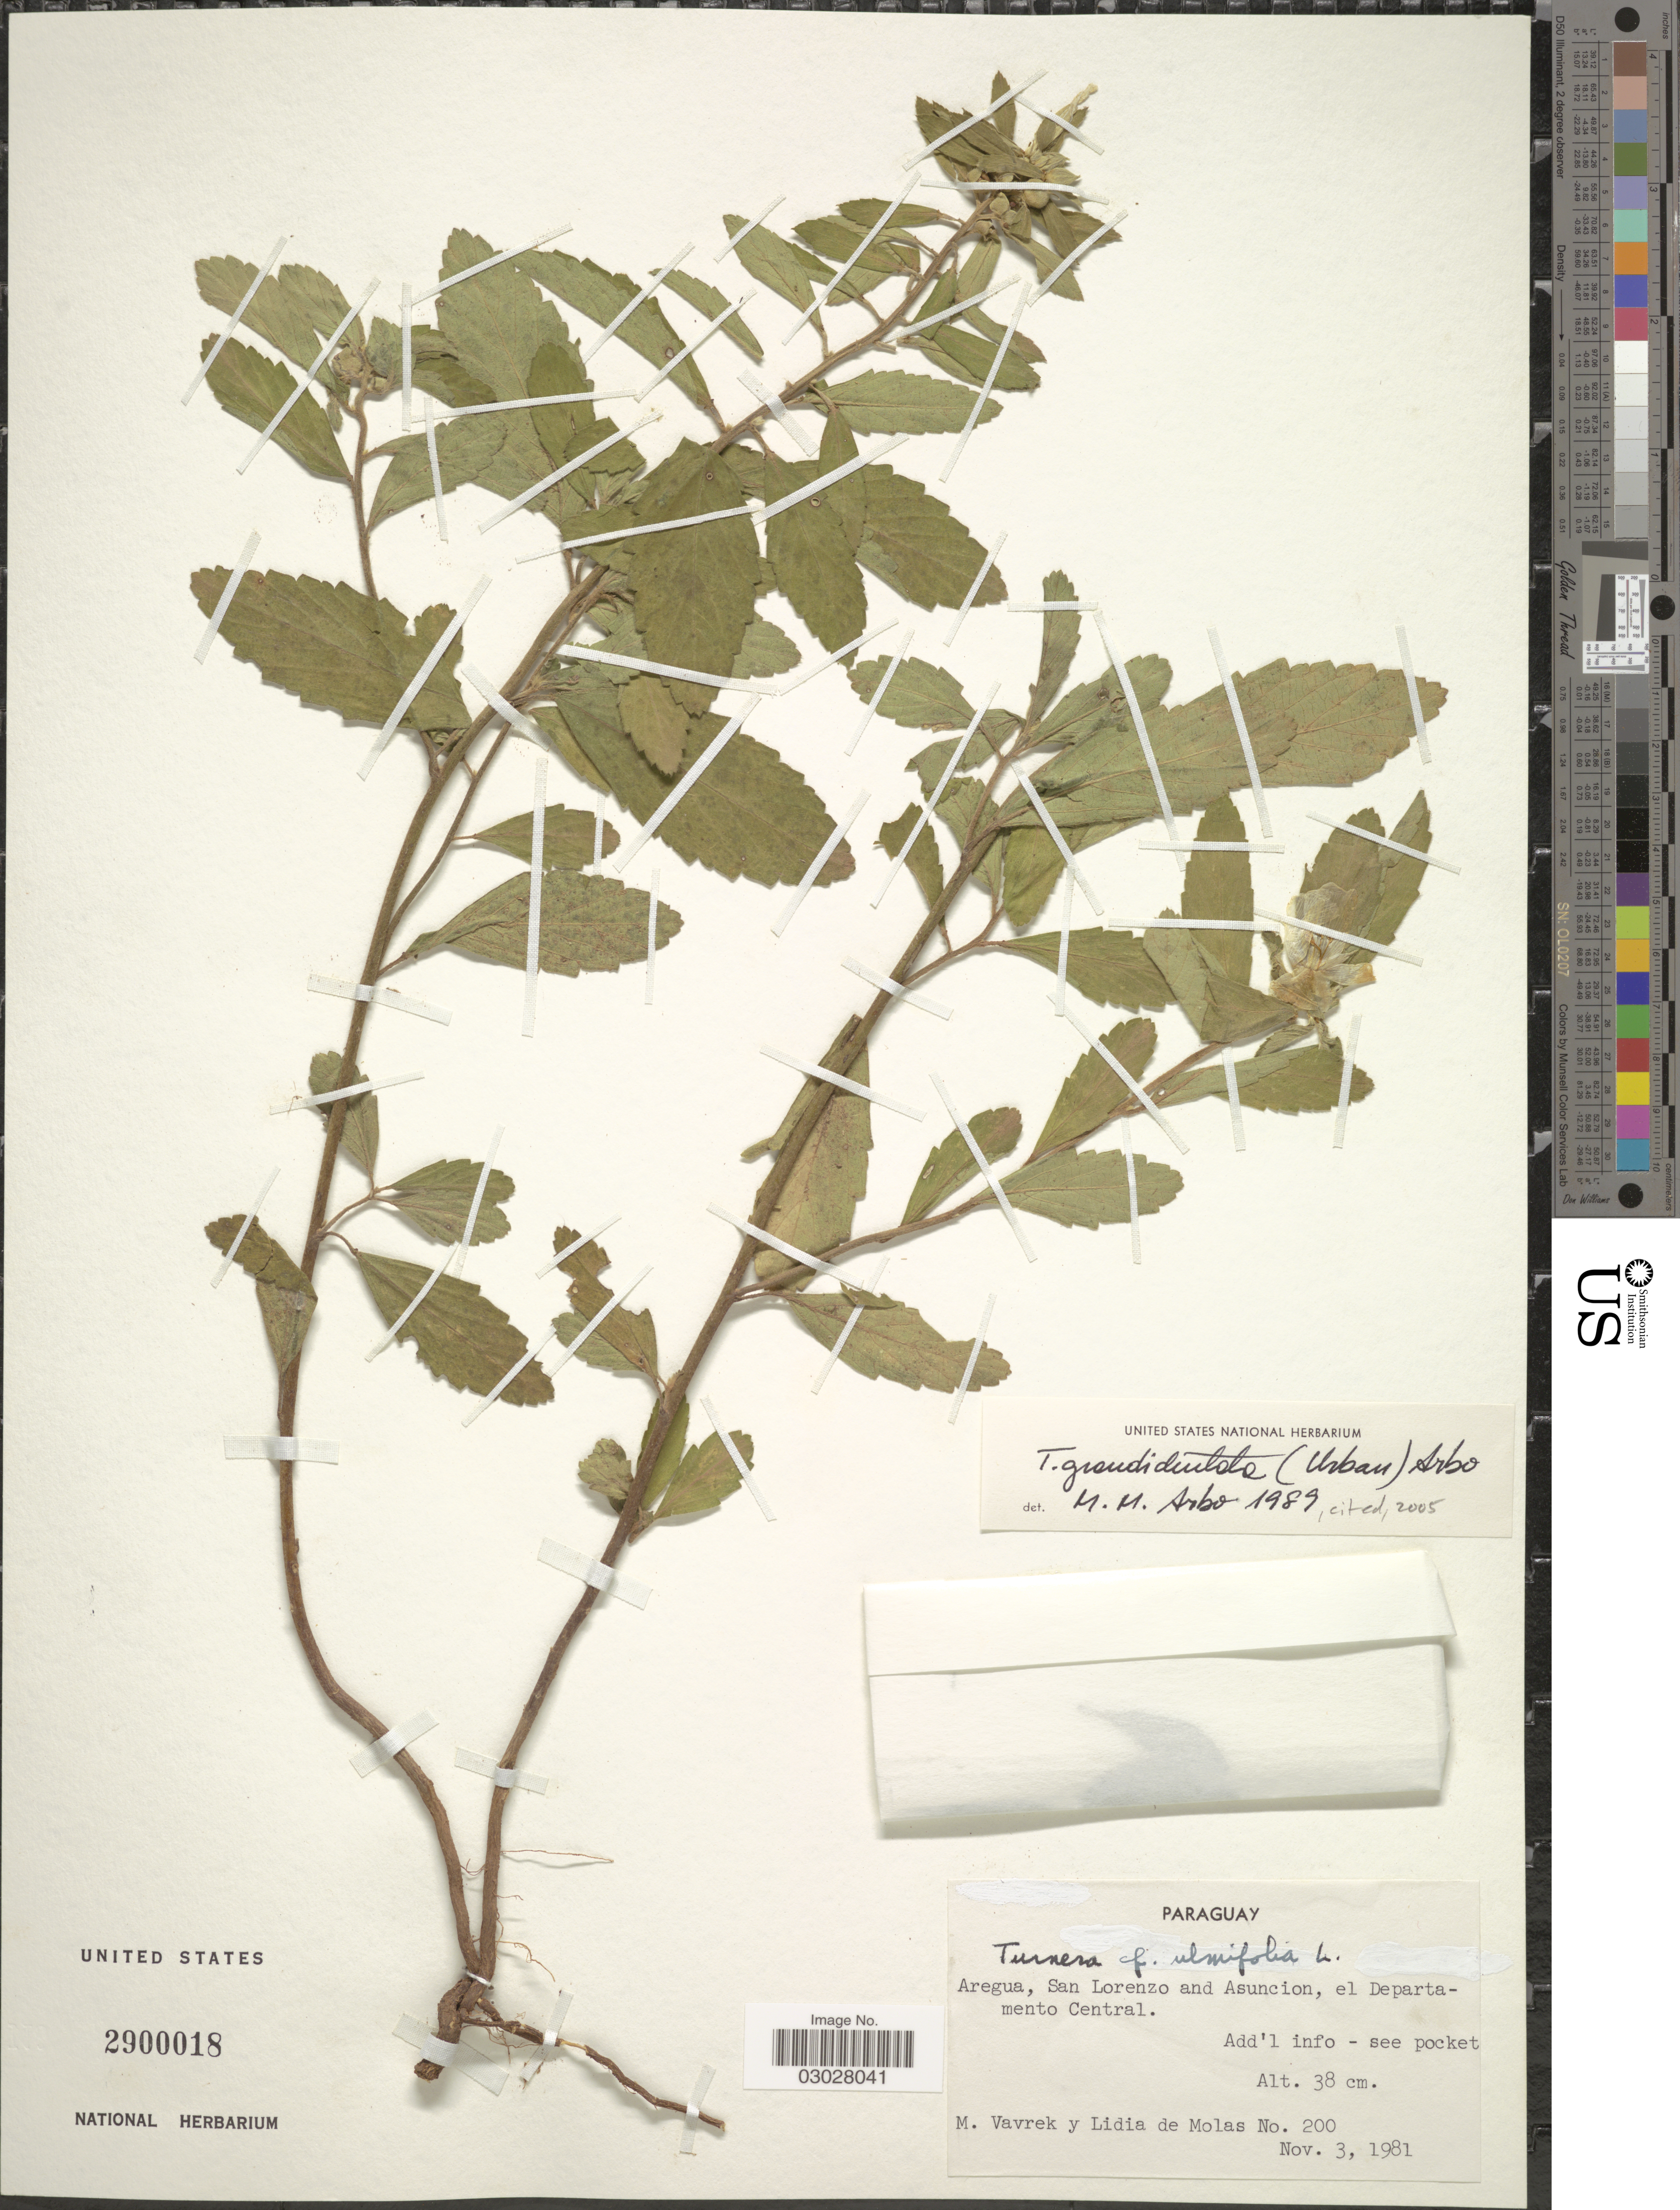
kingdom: Plantae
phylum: Tracheophyta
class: Magnoliopsida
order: Malpighiales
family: Turneraceae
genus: Turnera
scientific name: Turnera grandidentata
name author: (Urb.) Arbo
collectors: M. Vavrek & L. de Molas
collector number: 200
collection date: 1981-11-03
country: Paraguay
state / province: Central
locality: Aregua, San Lorenzo and Asuncion, el Departamento Central.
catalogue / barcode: US 2900018